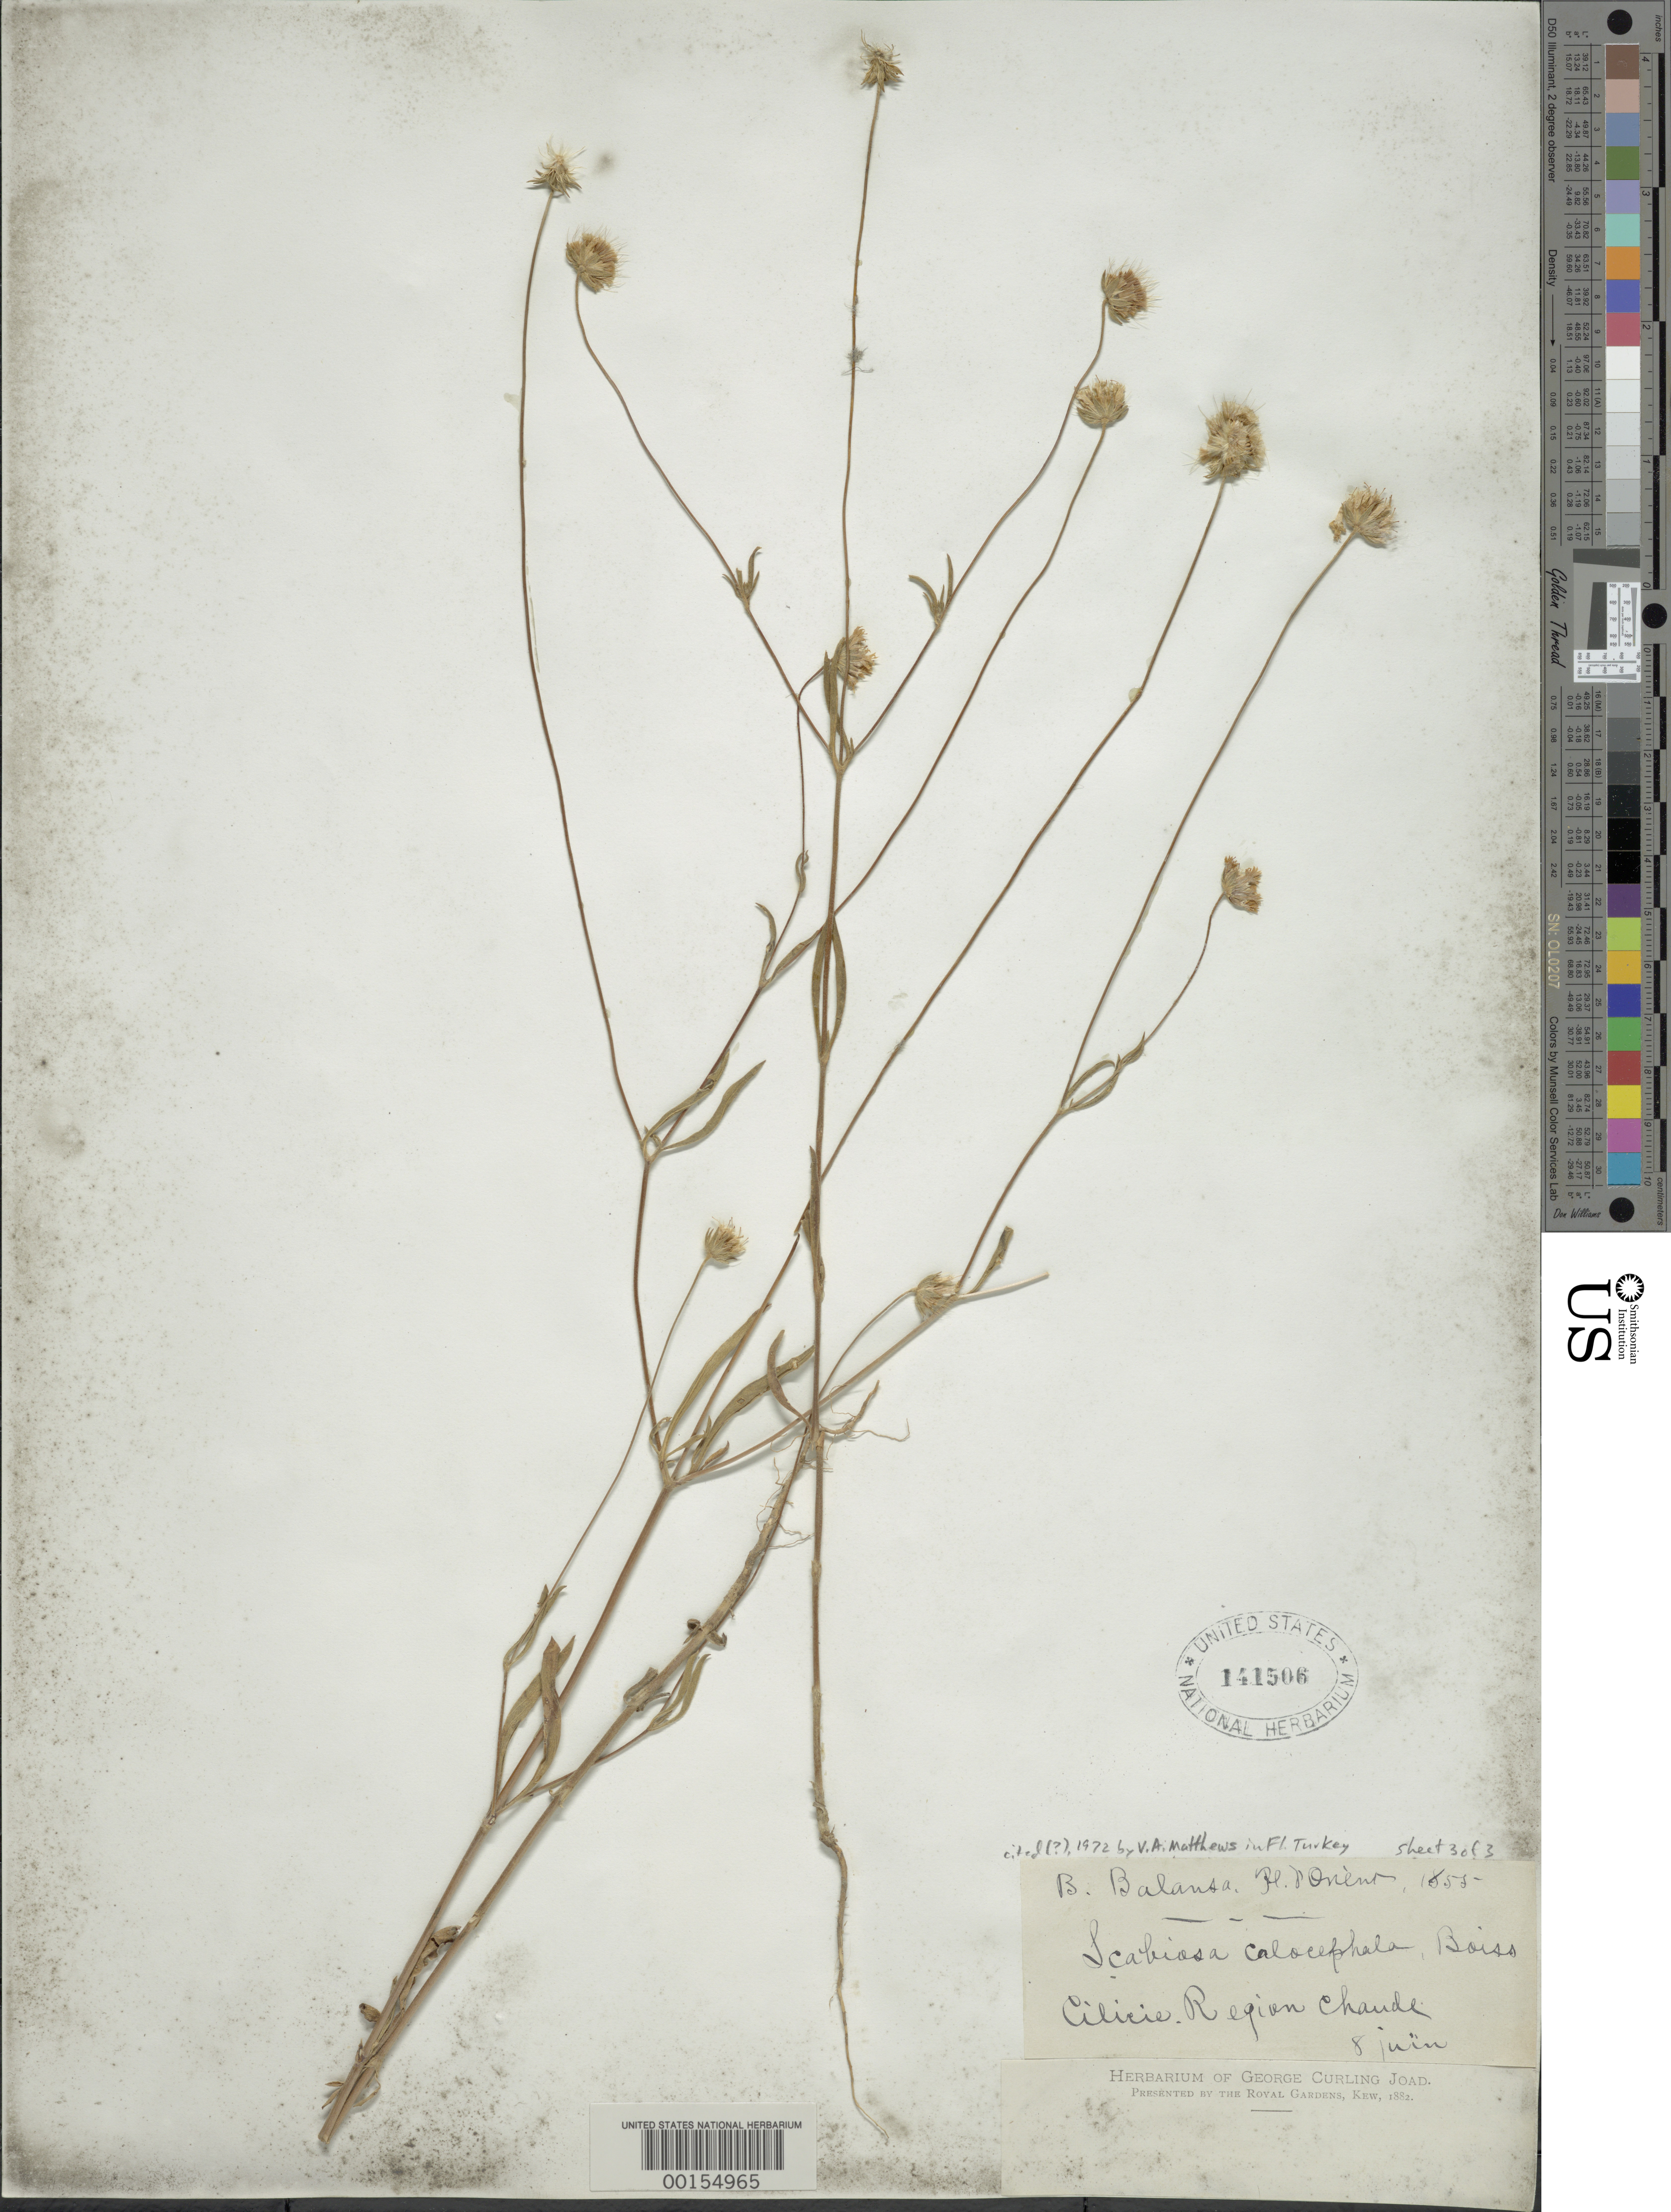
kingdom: Plantae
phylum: Tracheophyta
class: Magnoliopsida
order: Dipsacales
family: Caprifoliaceae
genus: Scabiosa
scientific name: Scabiosa calocephala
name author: Boiss.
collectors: B. Balansa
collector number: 790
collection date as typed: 08 Jun 1955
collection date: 1955-06-08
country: Turkey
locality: Village de Bouloukli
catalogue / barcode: US 141506